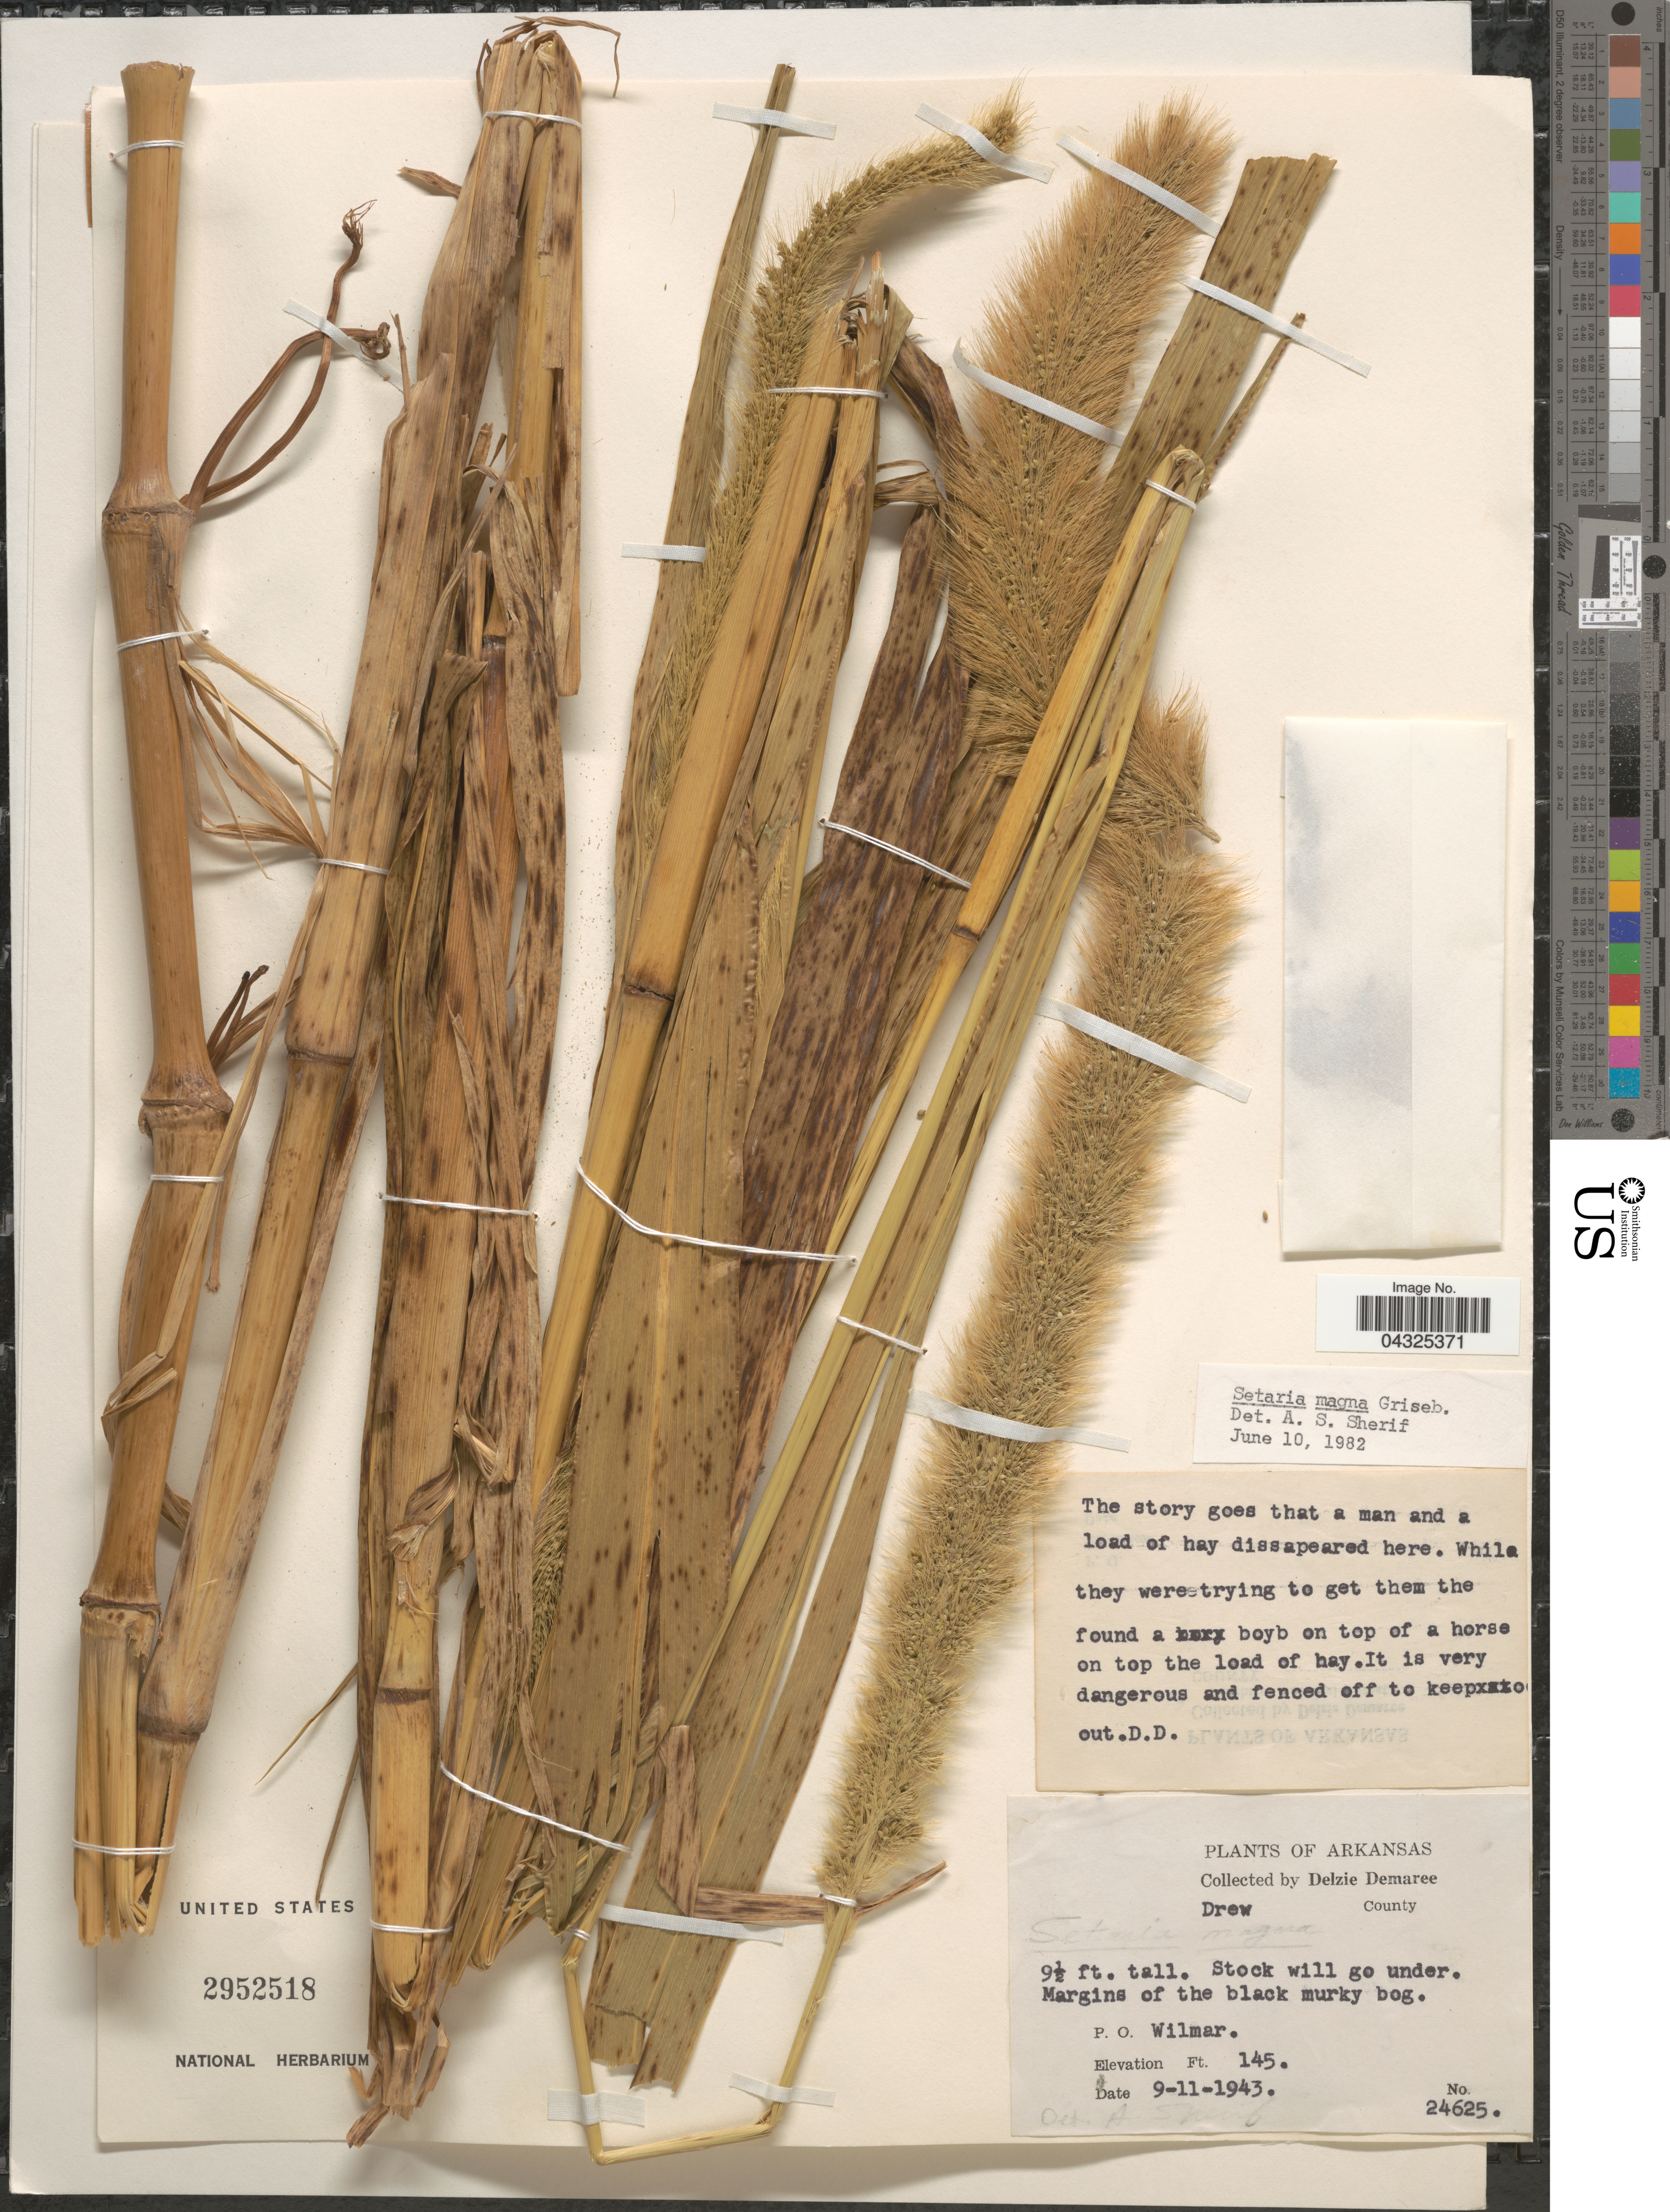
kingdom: Plantae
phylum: Tracheophyta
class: Liliopsida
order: Poales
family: Poaceae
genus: Setaria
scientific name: Setaria magna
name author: Griseb.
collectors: D. Demaree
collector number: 24625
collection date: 1943-09-11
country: United States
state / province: Arkansas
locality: Drew County. P. O. Wilmar.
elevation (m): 44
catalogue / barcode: US 2952518